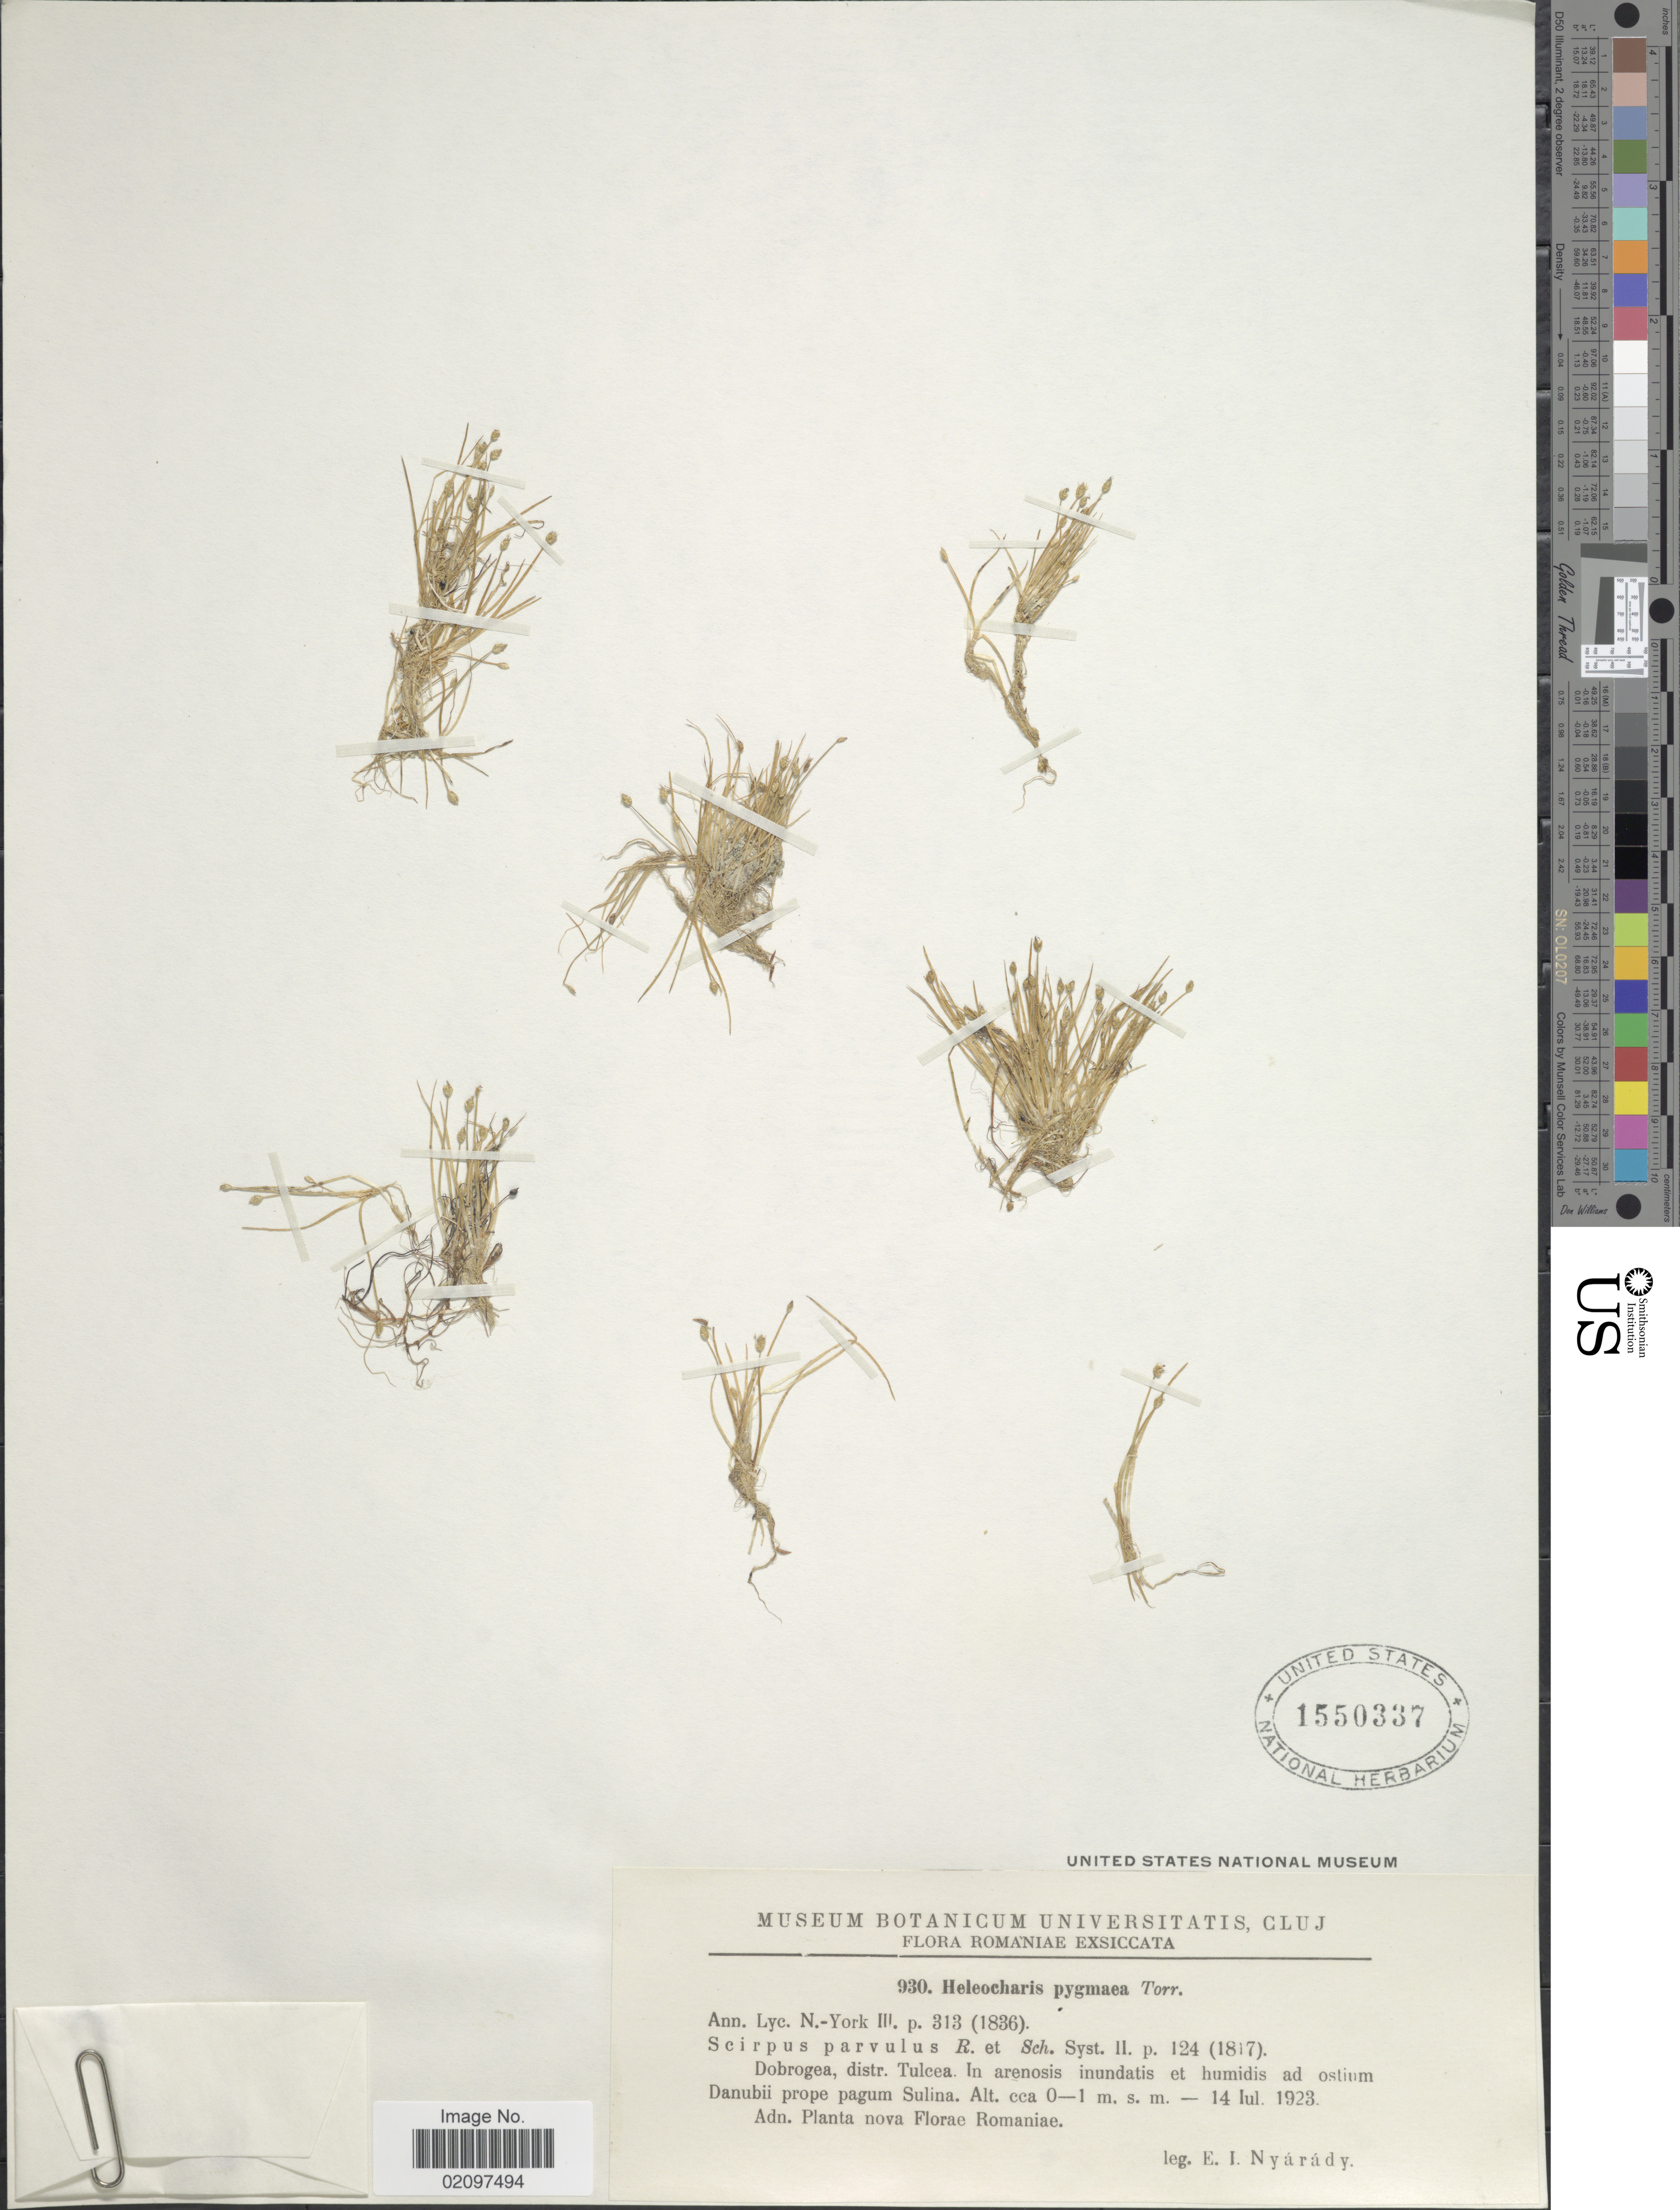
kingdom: Plantae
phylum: Tracheophyta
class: Liliopsida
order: Poales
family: Cyperaceae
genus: Eleocharis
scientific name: Eleocharis parvula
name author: (Roem. & Schult.) Link ex Williams et al.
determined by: Strong, Mark T., (BOT), Smithsonian Institution - National Museum of Natural History (UNITED STATES)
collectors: E. Nyárády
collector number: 930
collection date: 1923-07-14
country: Romania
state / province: Tulcea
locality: Dobrogea, distr. Tulcea. In arenosis inundatis et humidis ad ostium Danubii prope pagum Sulina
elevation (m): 0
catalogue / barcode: US 1550337